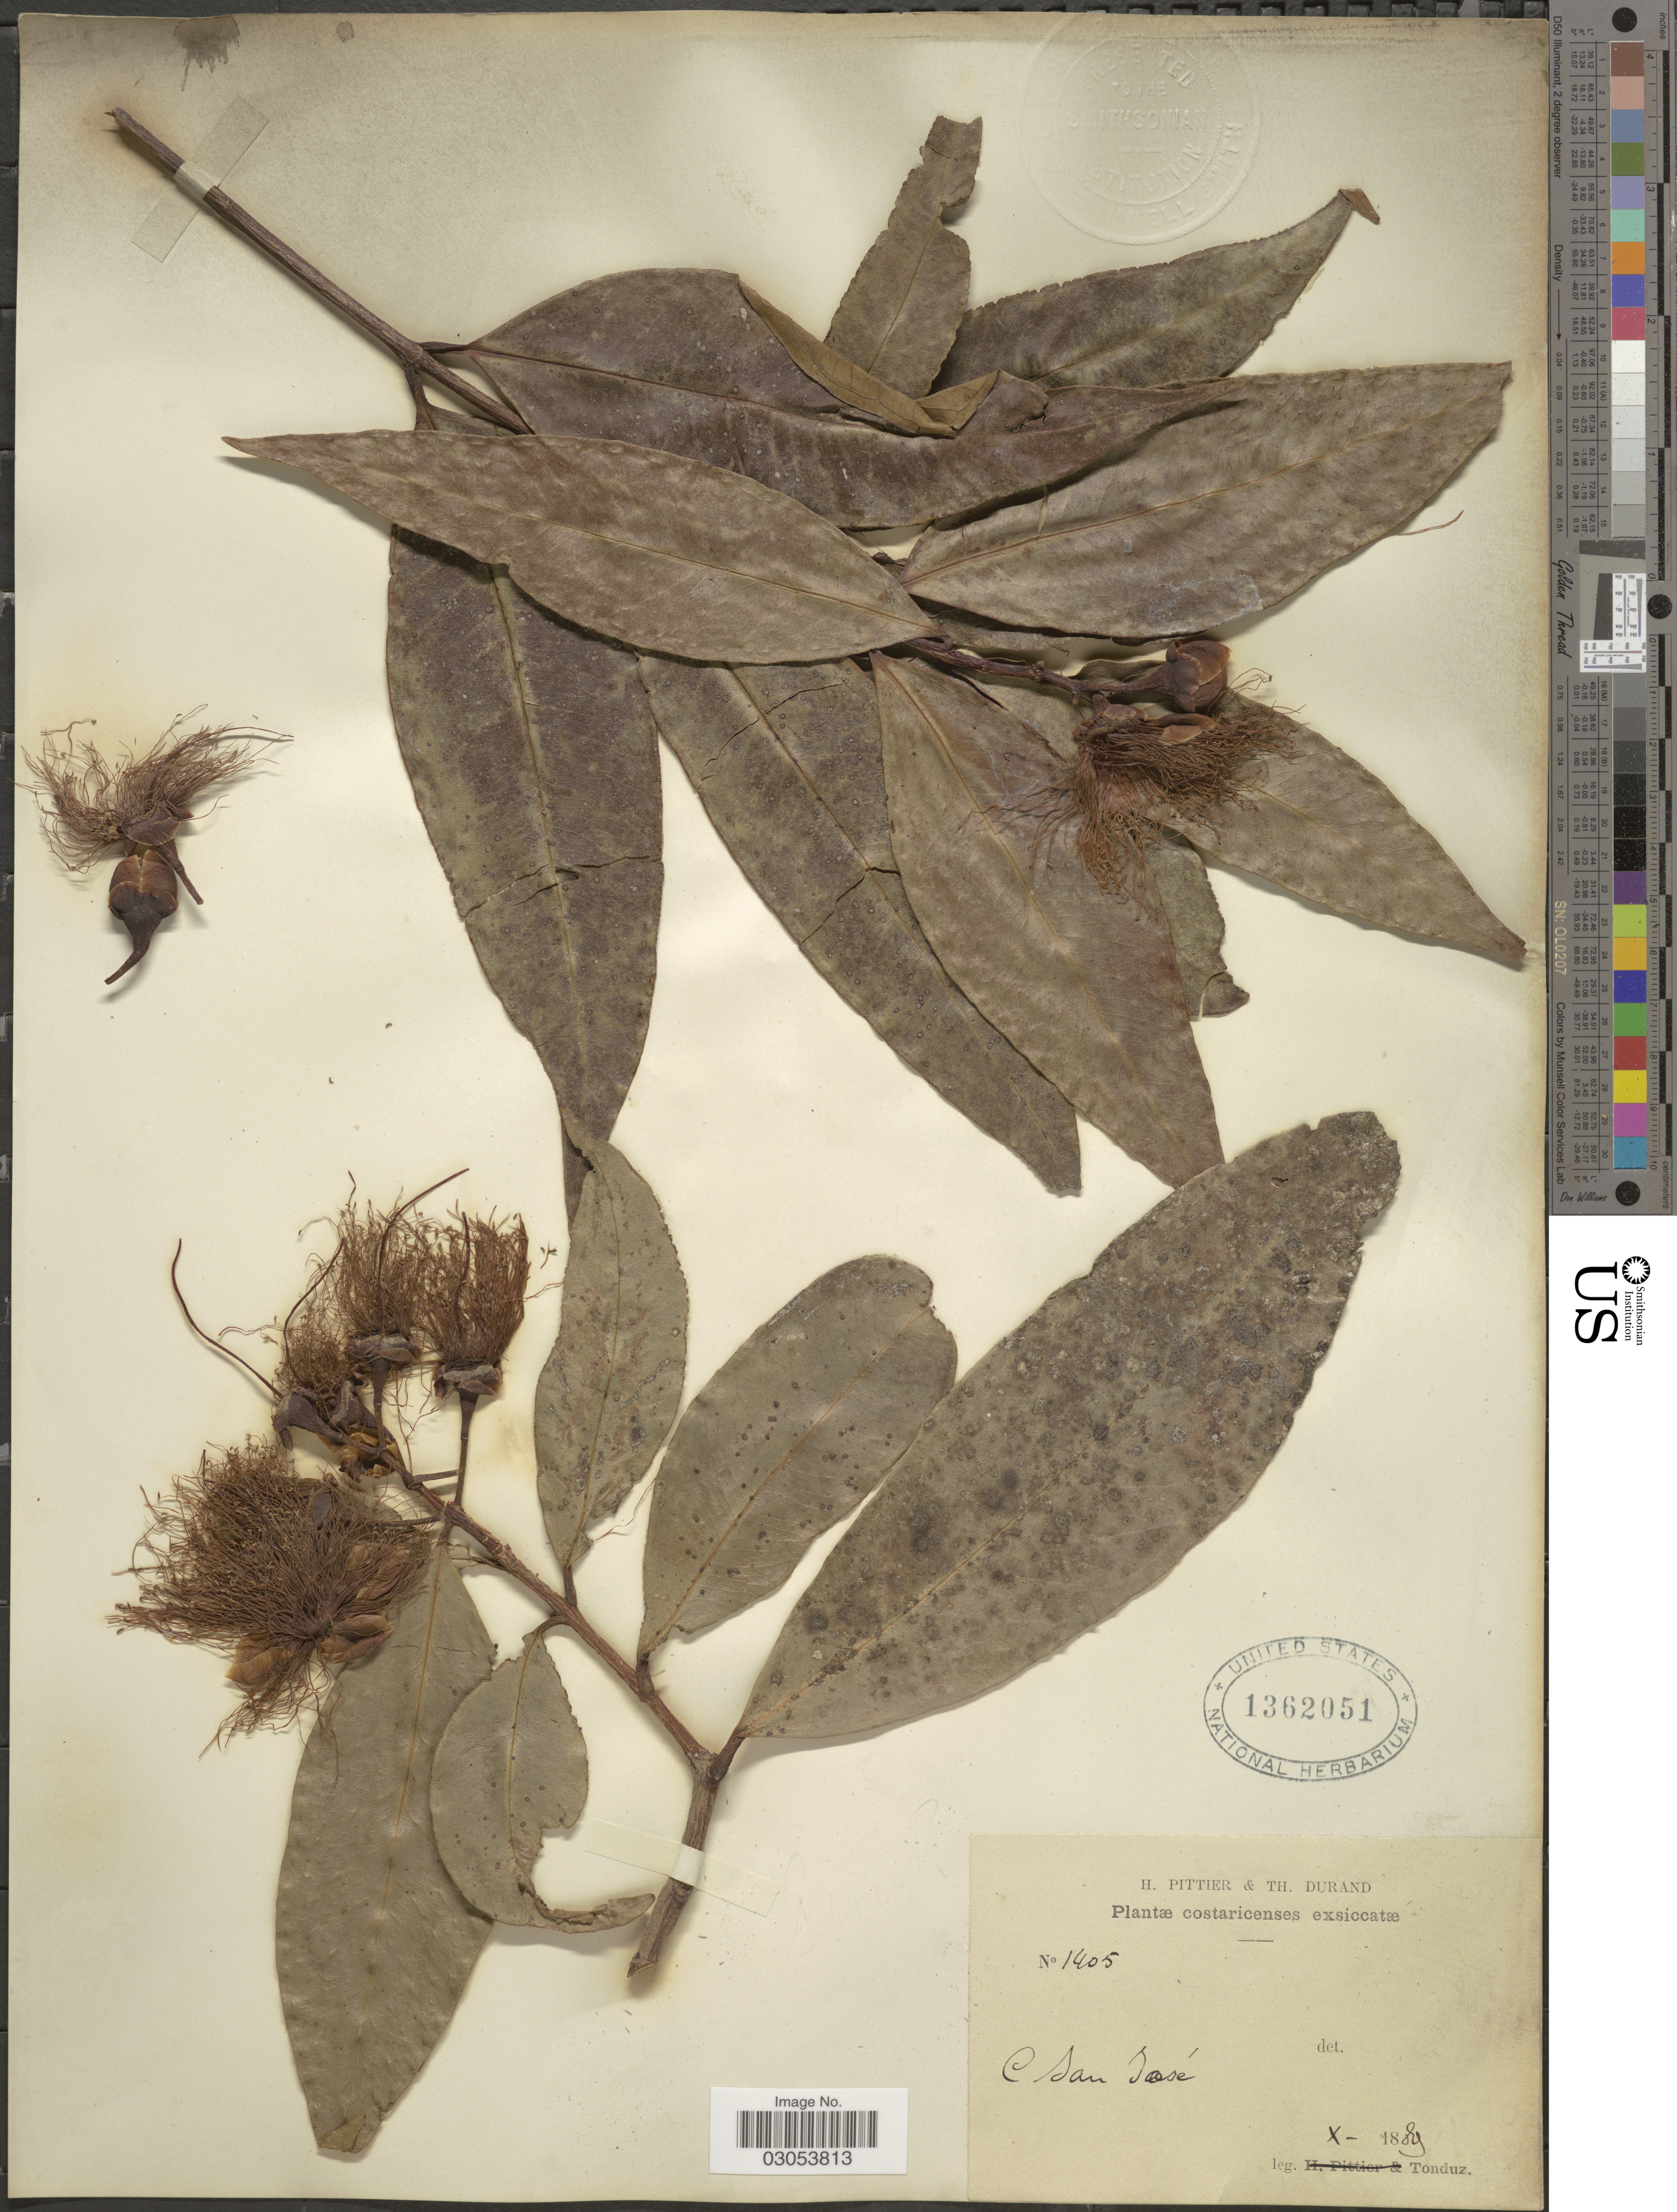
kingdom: Plantae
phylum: Tracheophyta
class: Magnoliopsida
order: Myrtales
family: Myrtaceae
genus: Syzygium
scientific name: Syzygium jambos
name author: (L.) Alston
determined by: Strong, Mark T., (BOT), Smithsonian Institution - National Museum of Natural History (UNITED STATES)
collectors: Tonduz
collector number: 1405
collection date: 1889-10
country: Costa Rica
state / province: San José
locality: San José.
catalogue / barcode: US 1362051